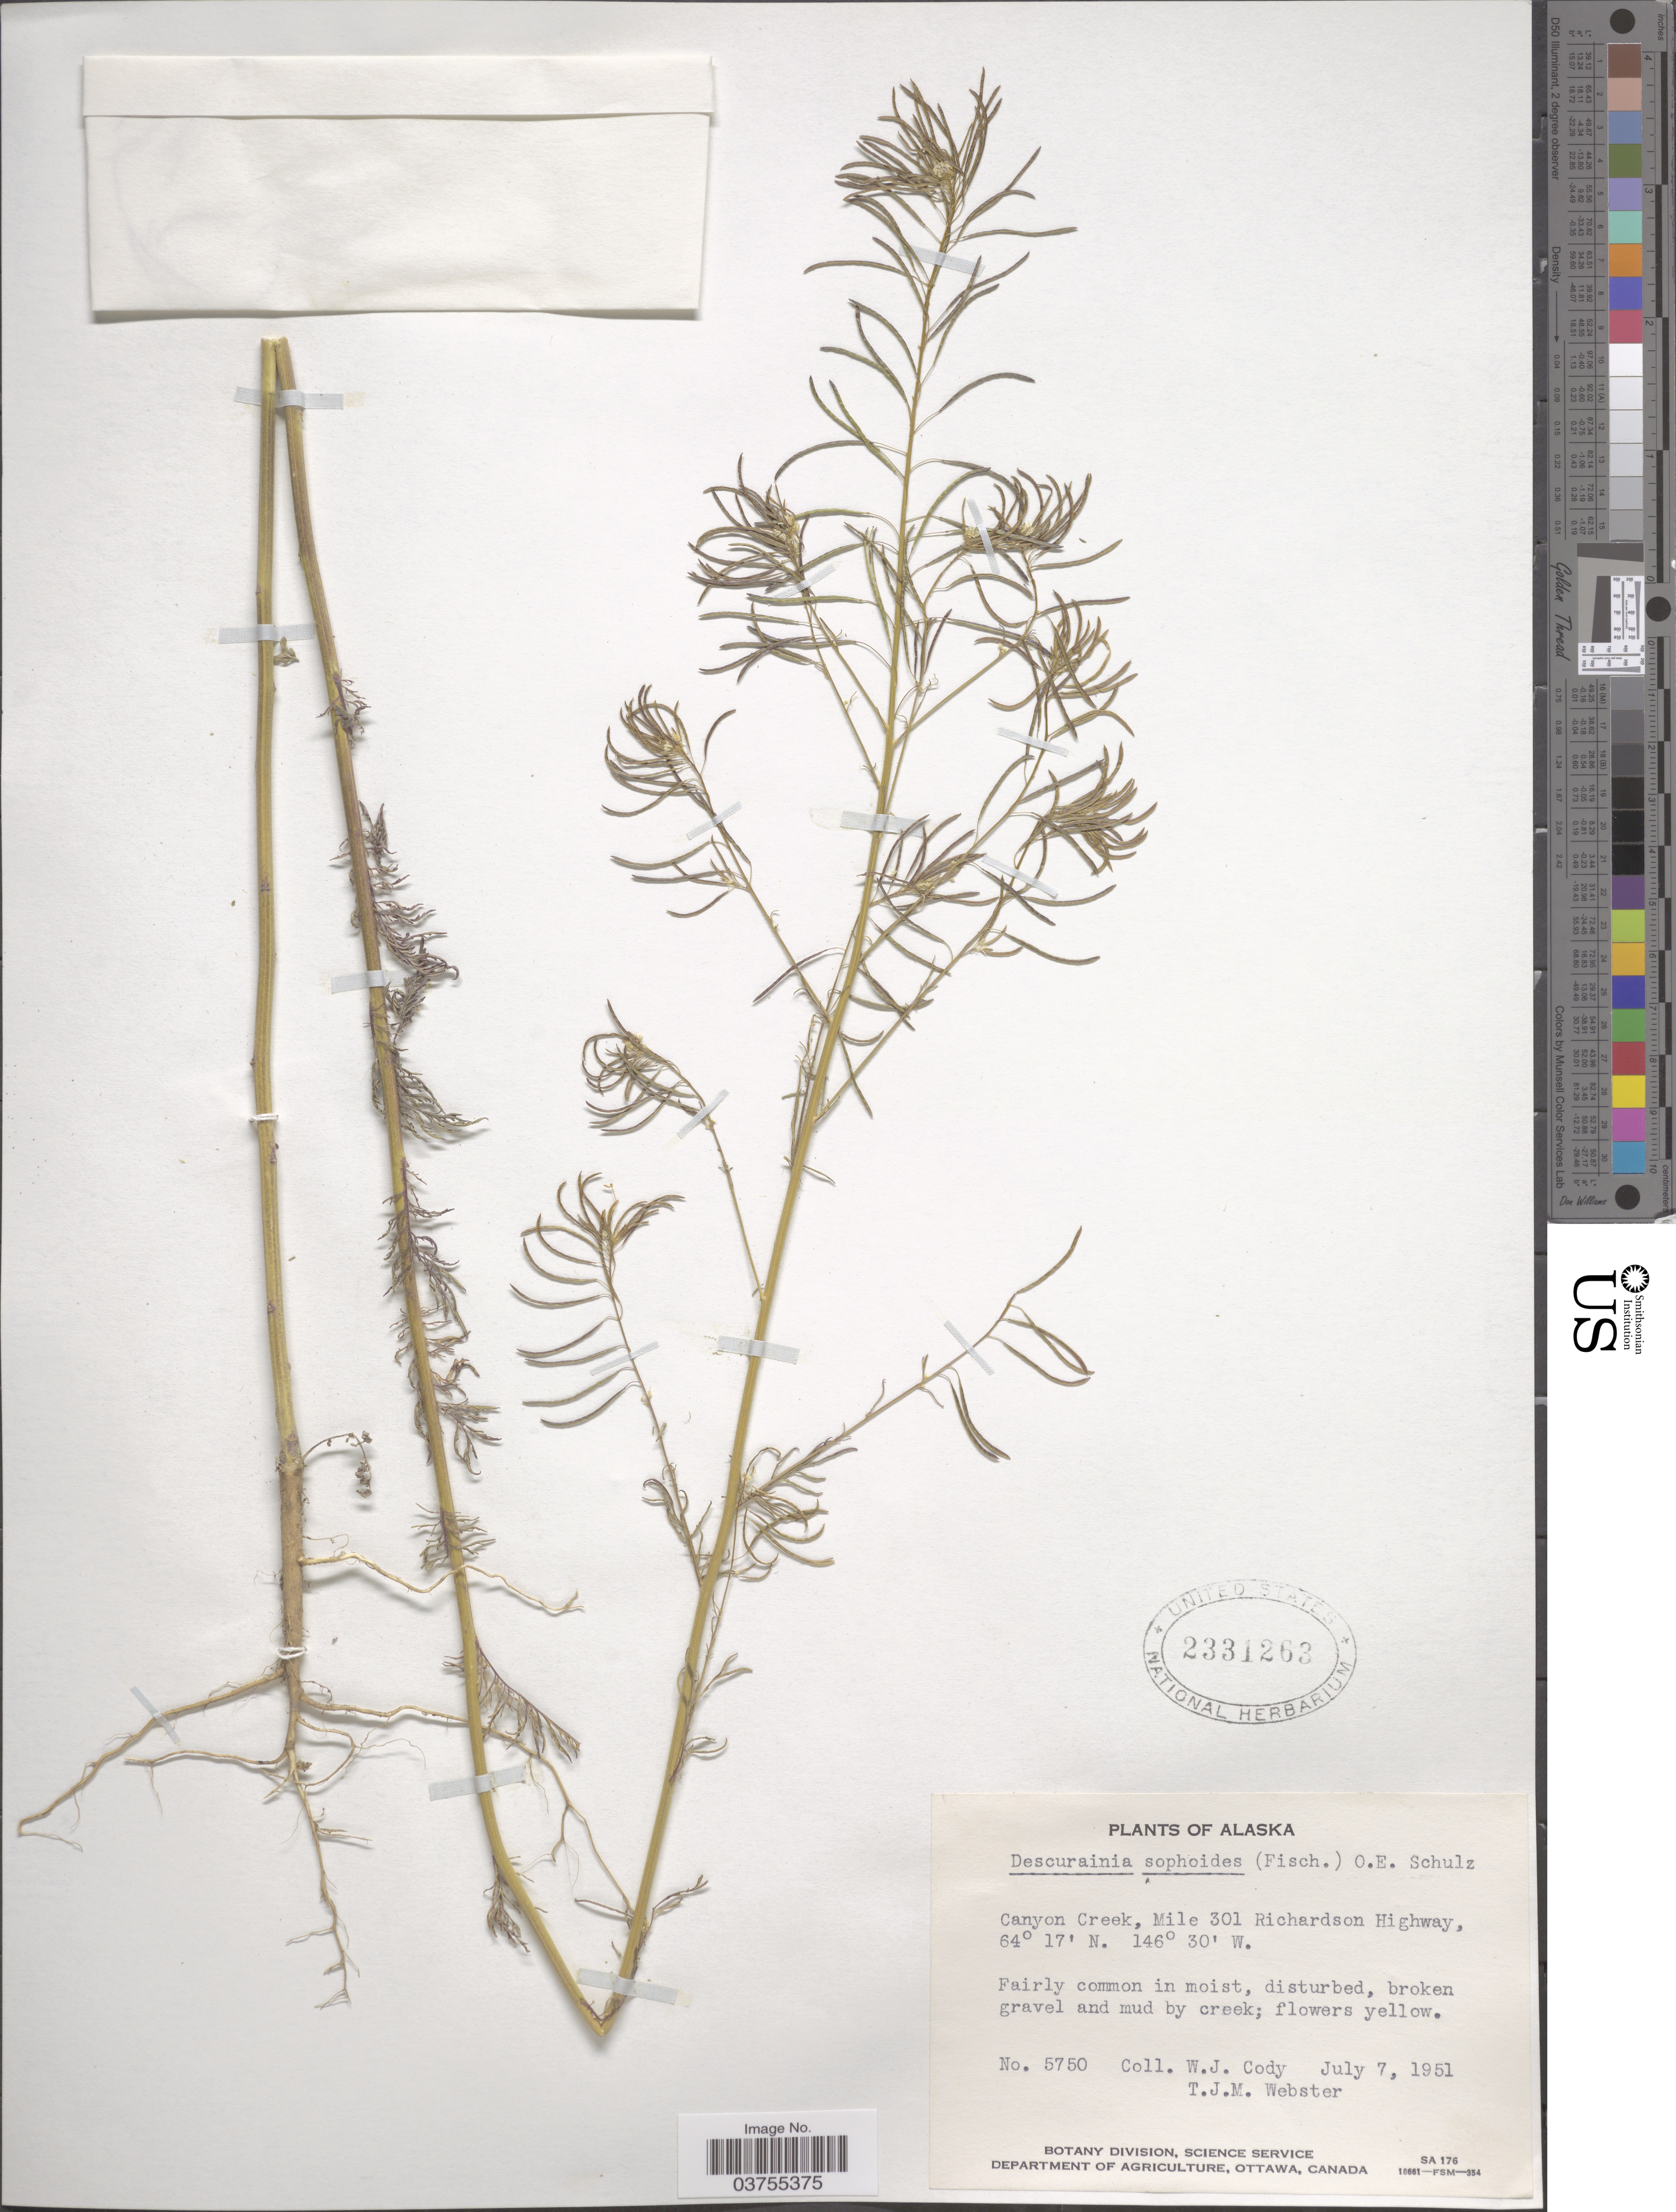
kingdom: Plantae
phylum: Tracheophyta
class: Magnoliopsida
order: Brassicales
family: Brassicaceae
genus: Descurainia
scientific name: Descurainia sophioides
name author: (Fisch.) O.E. Schultz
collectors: W. Cody & T. J. Webster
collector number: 5750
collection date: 1951-07-07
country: United States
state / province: Alaska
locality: Canyon Creek, Mile 301 Richardson Highway.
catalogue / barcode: US 2331263